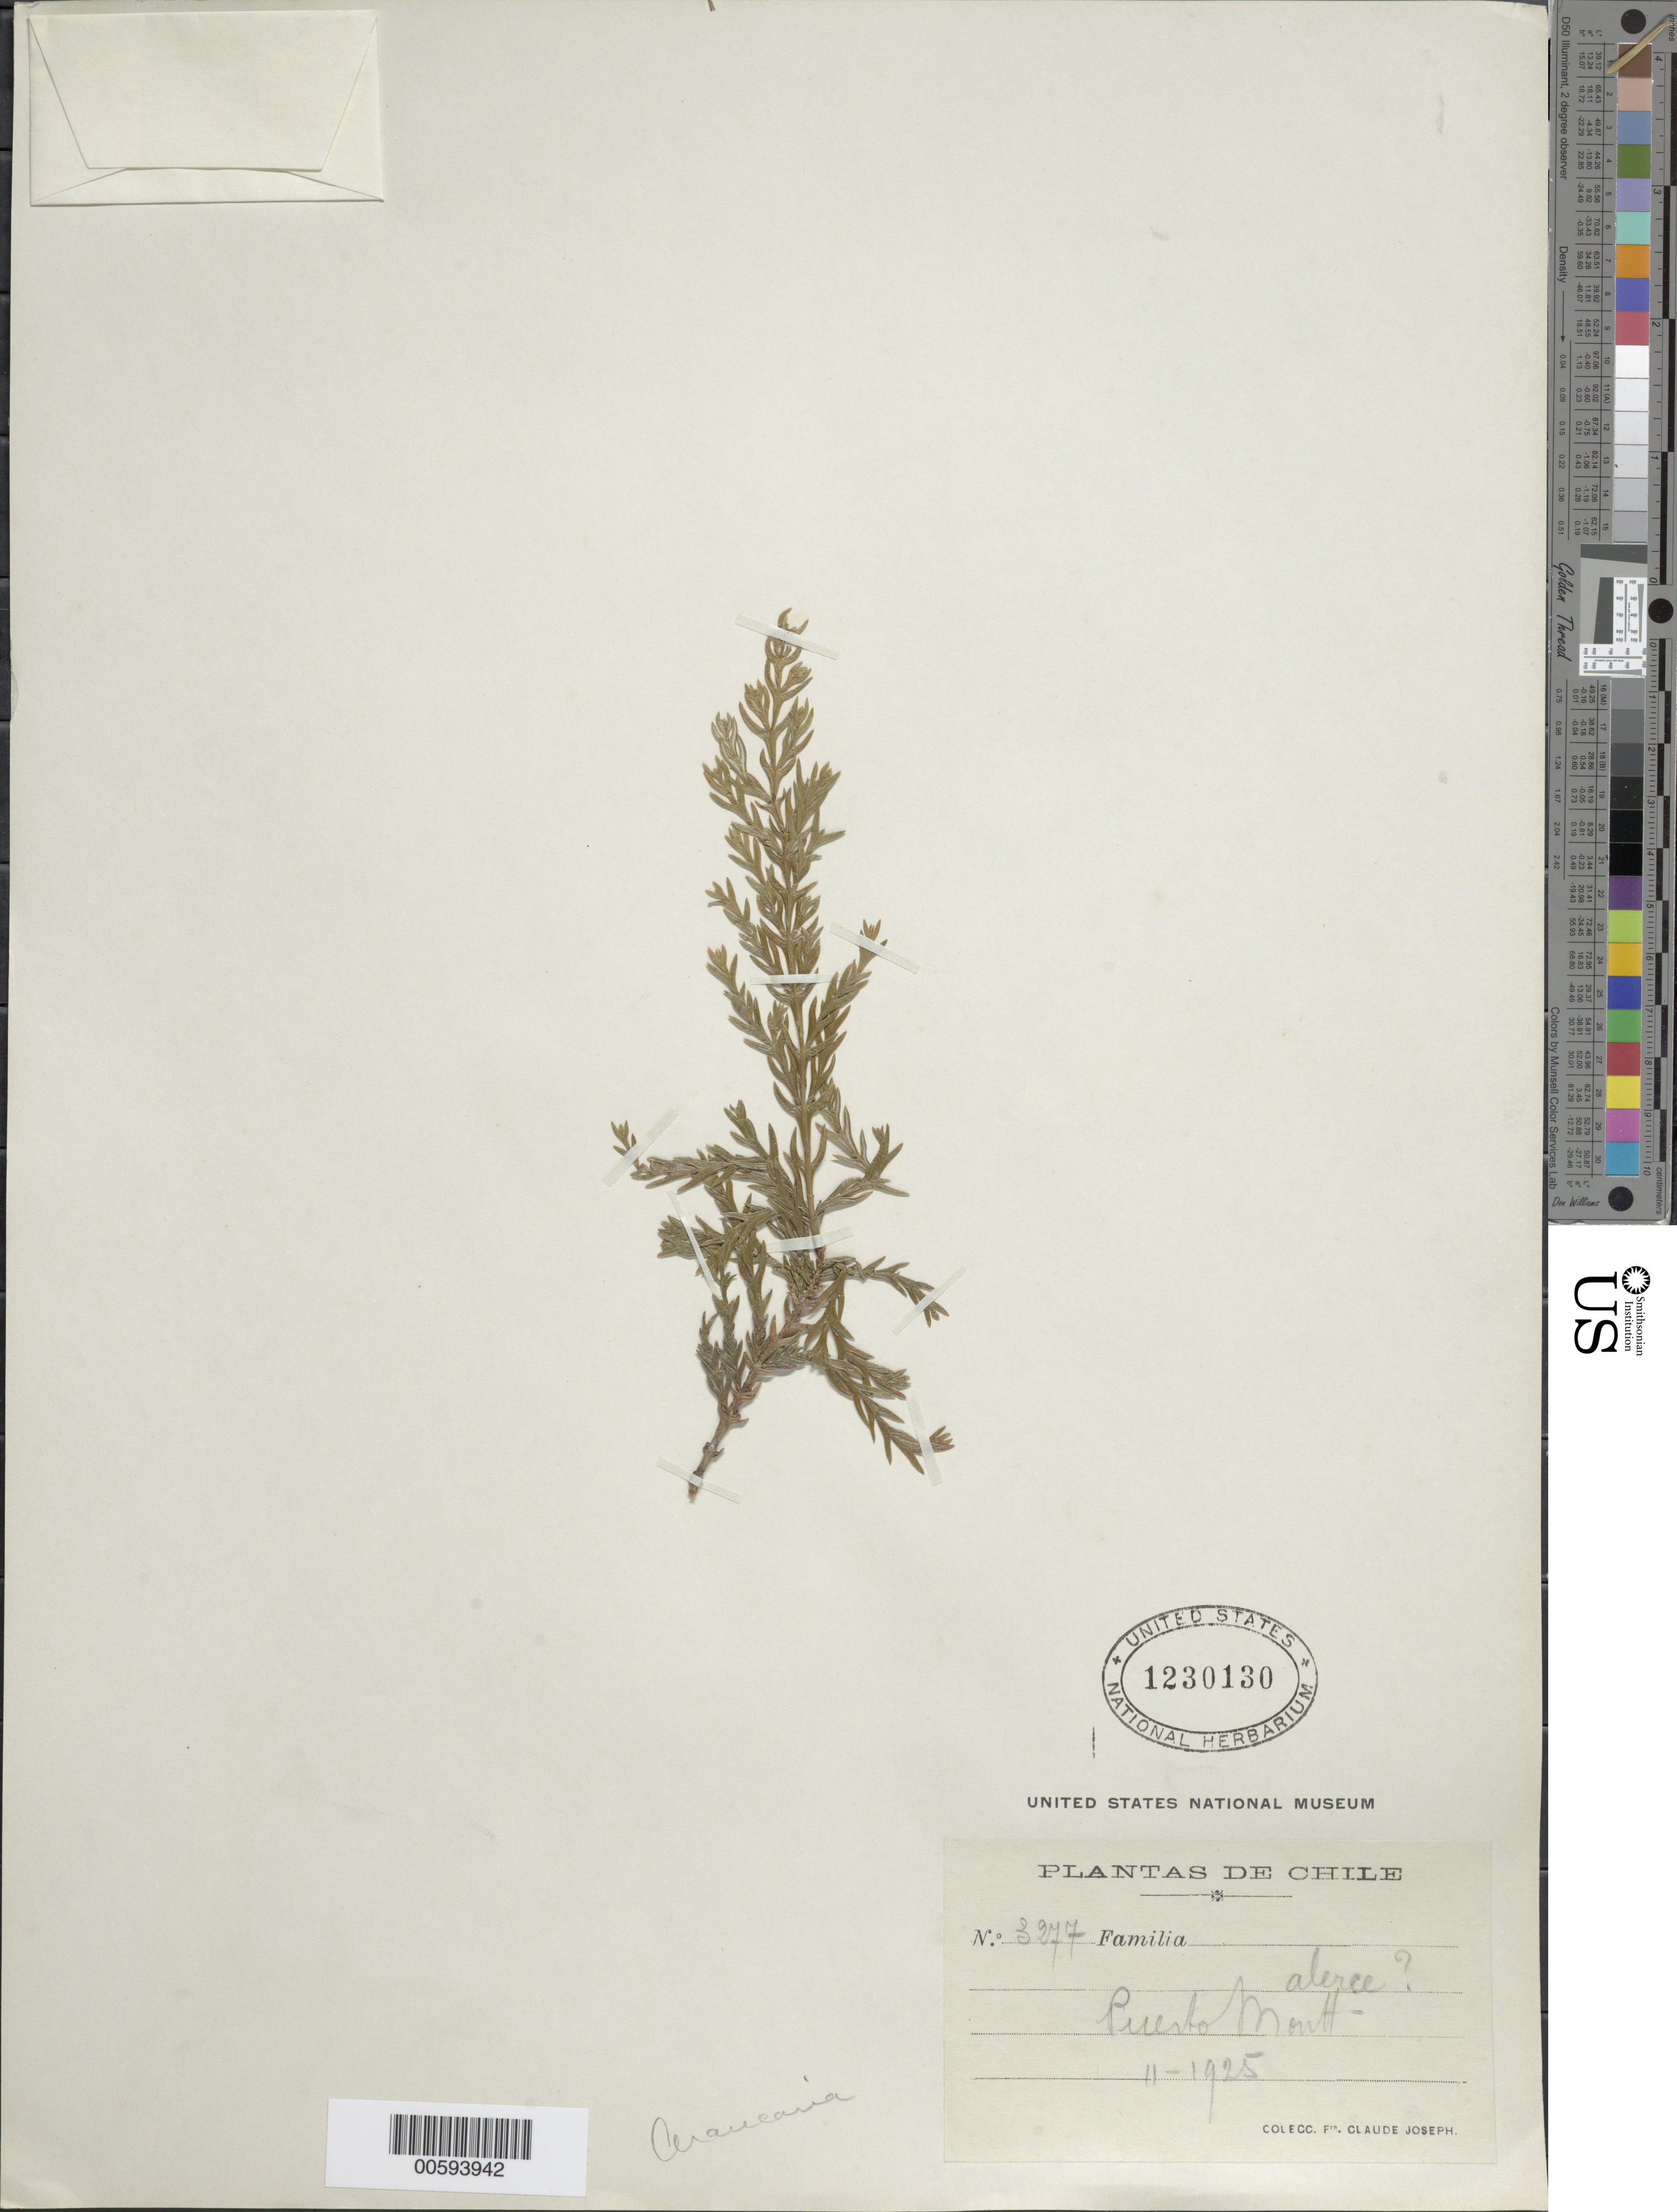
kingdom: Plantae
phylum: Tracheophyta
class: Pinopsida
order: Pinales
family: Cupressaceae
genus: Fitzroya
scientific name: Fitzroya cupressoides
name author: (Molina) I.M. Johnst.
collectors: B. Joseph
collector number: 3277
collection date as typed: Nov 1925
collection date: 1925-11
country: Chile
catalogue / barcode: US 1230130